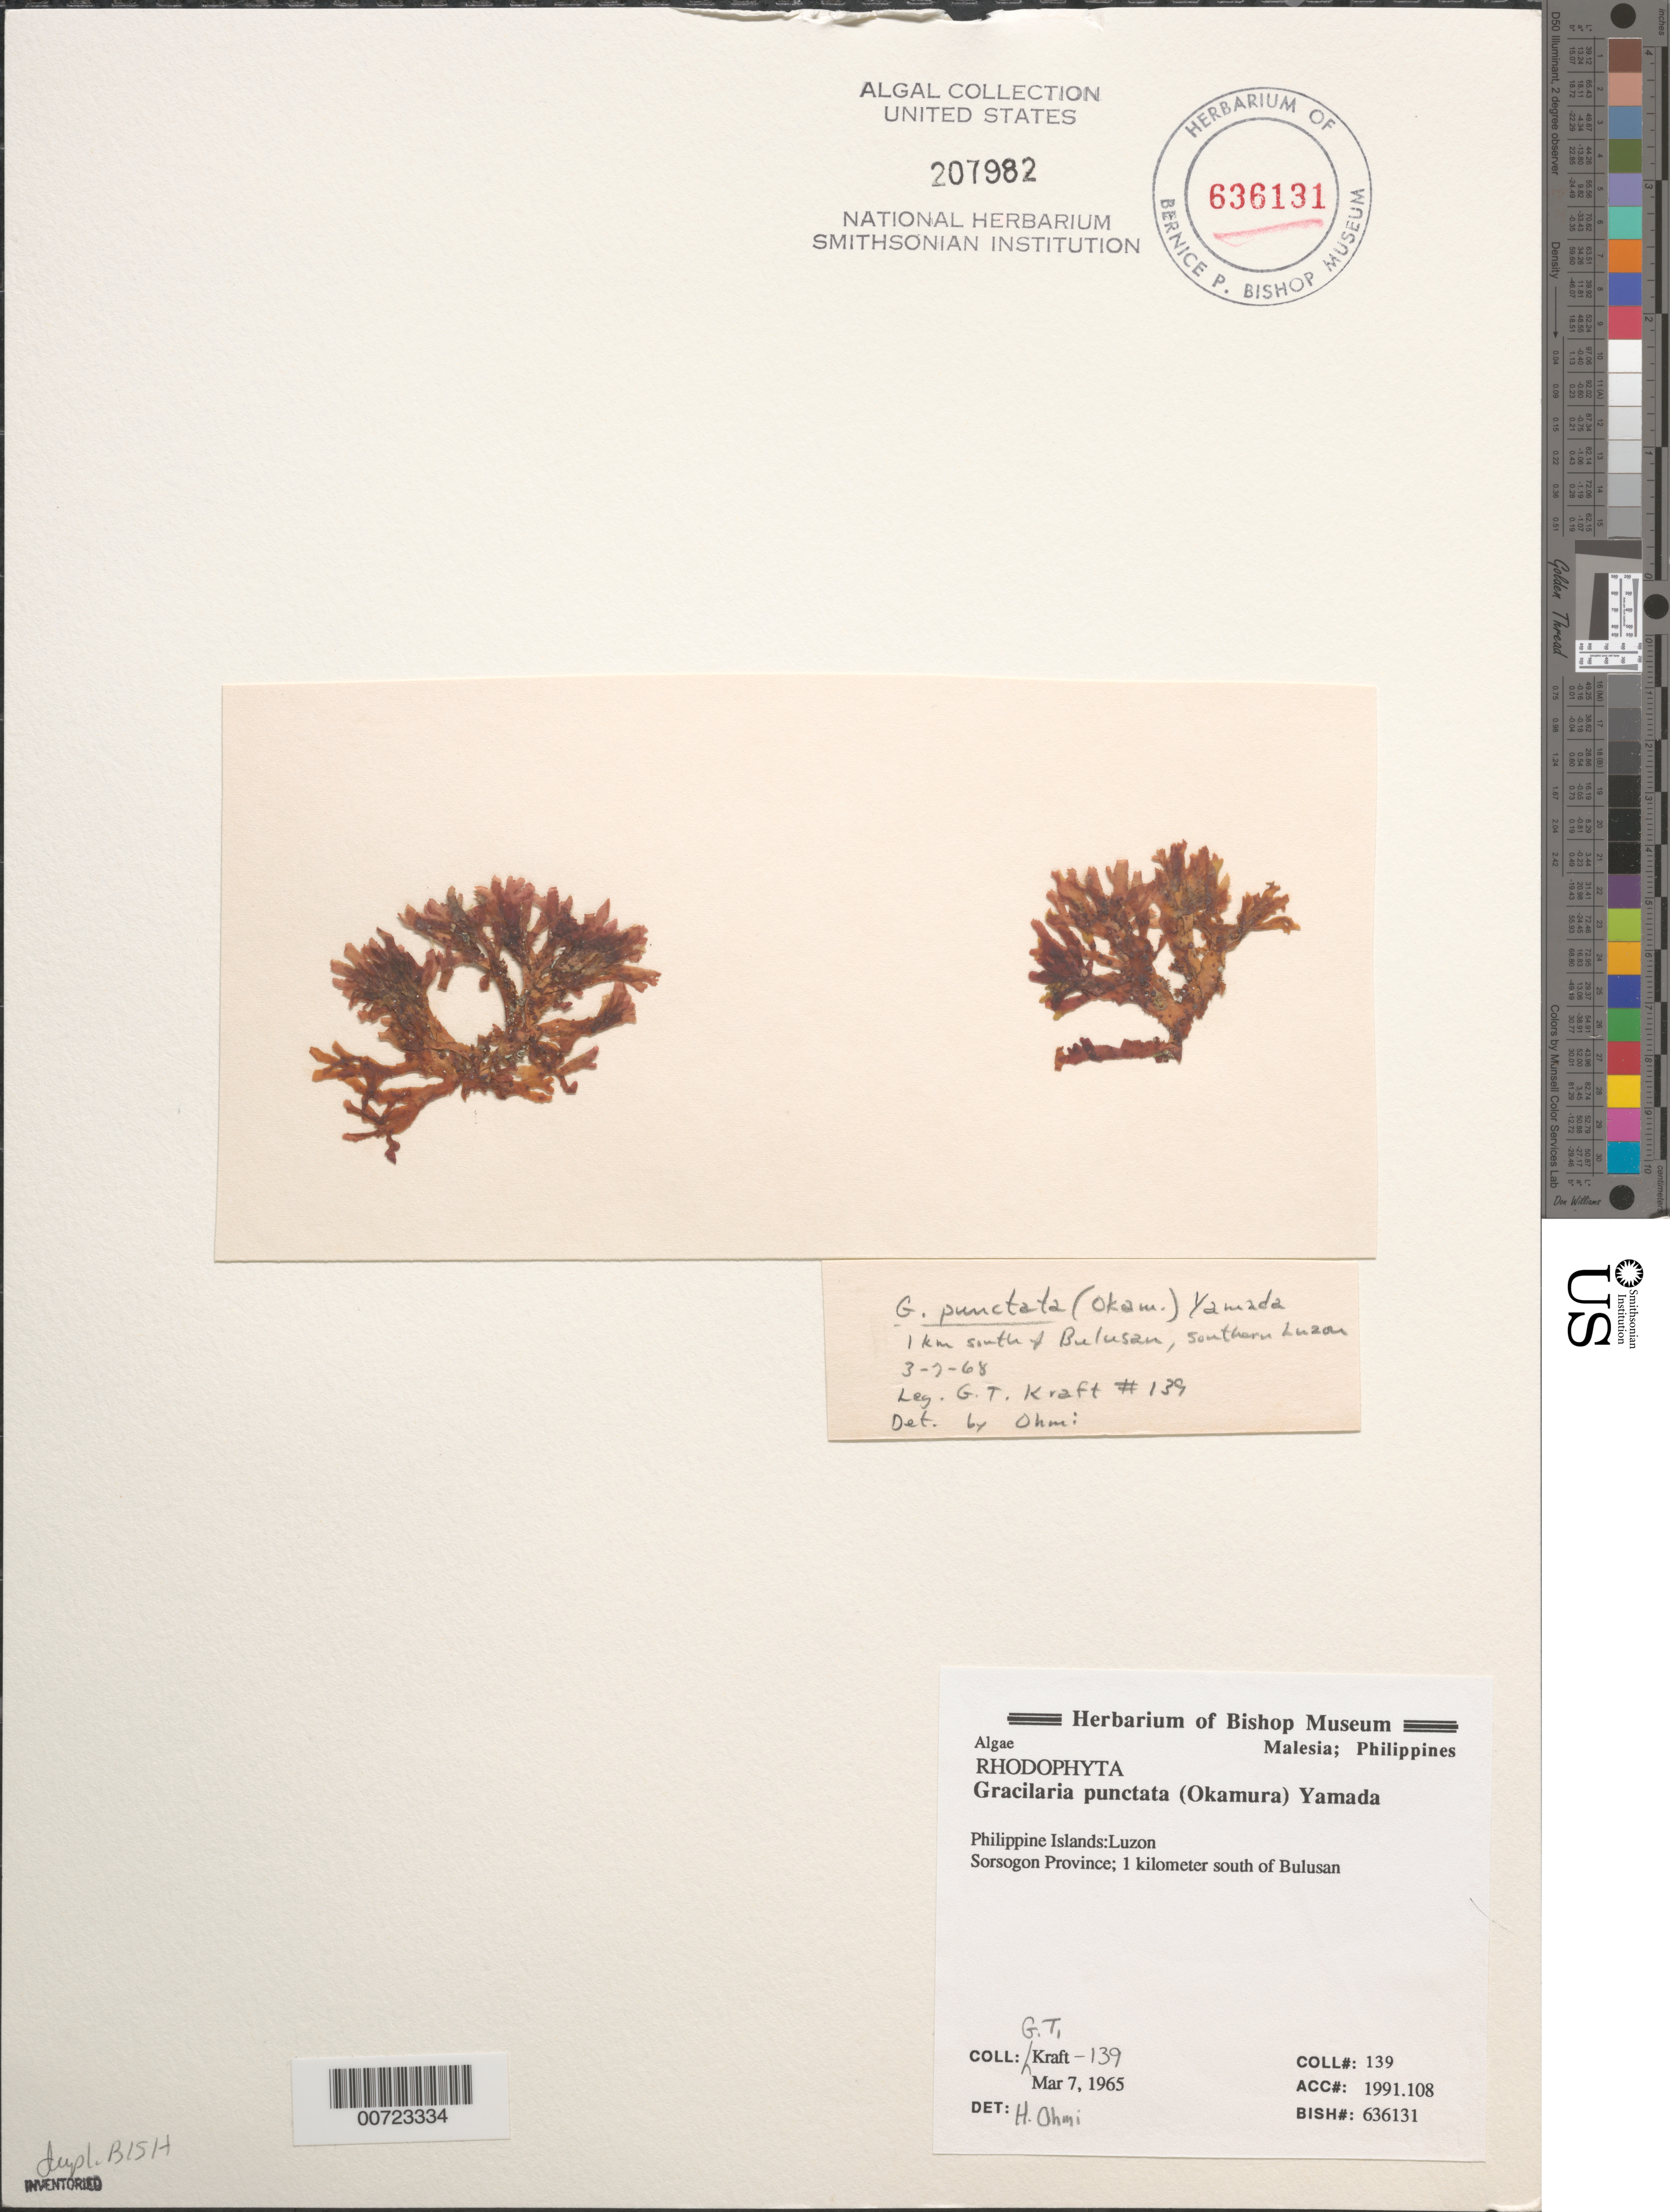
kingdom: Plantae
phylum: Rhodophyta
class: Florideophyceae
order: Gracilariales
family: Gracilariaceae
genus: Gracilaria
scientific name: Gracilaria punctata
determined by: Ohmi, H.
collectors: G. T. Kraft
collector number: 139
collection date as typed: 07 Mar 1965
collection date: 1965-03-07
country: Philippines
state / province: Bicol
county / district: Sorsogon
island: Luzon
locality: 1 km south of Bulusan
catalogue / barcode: US 207982